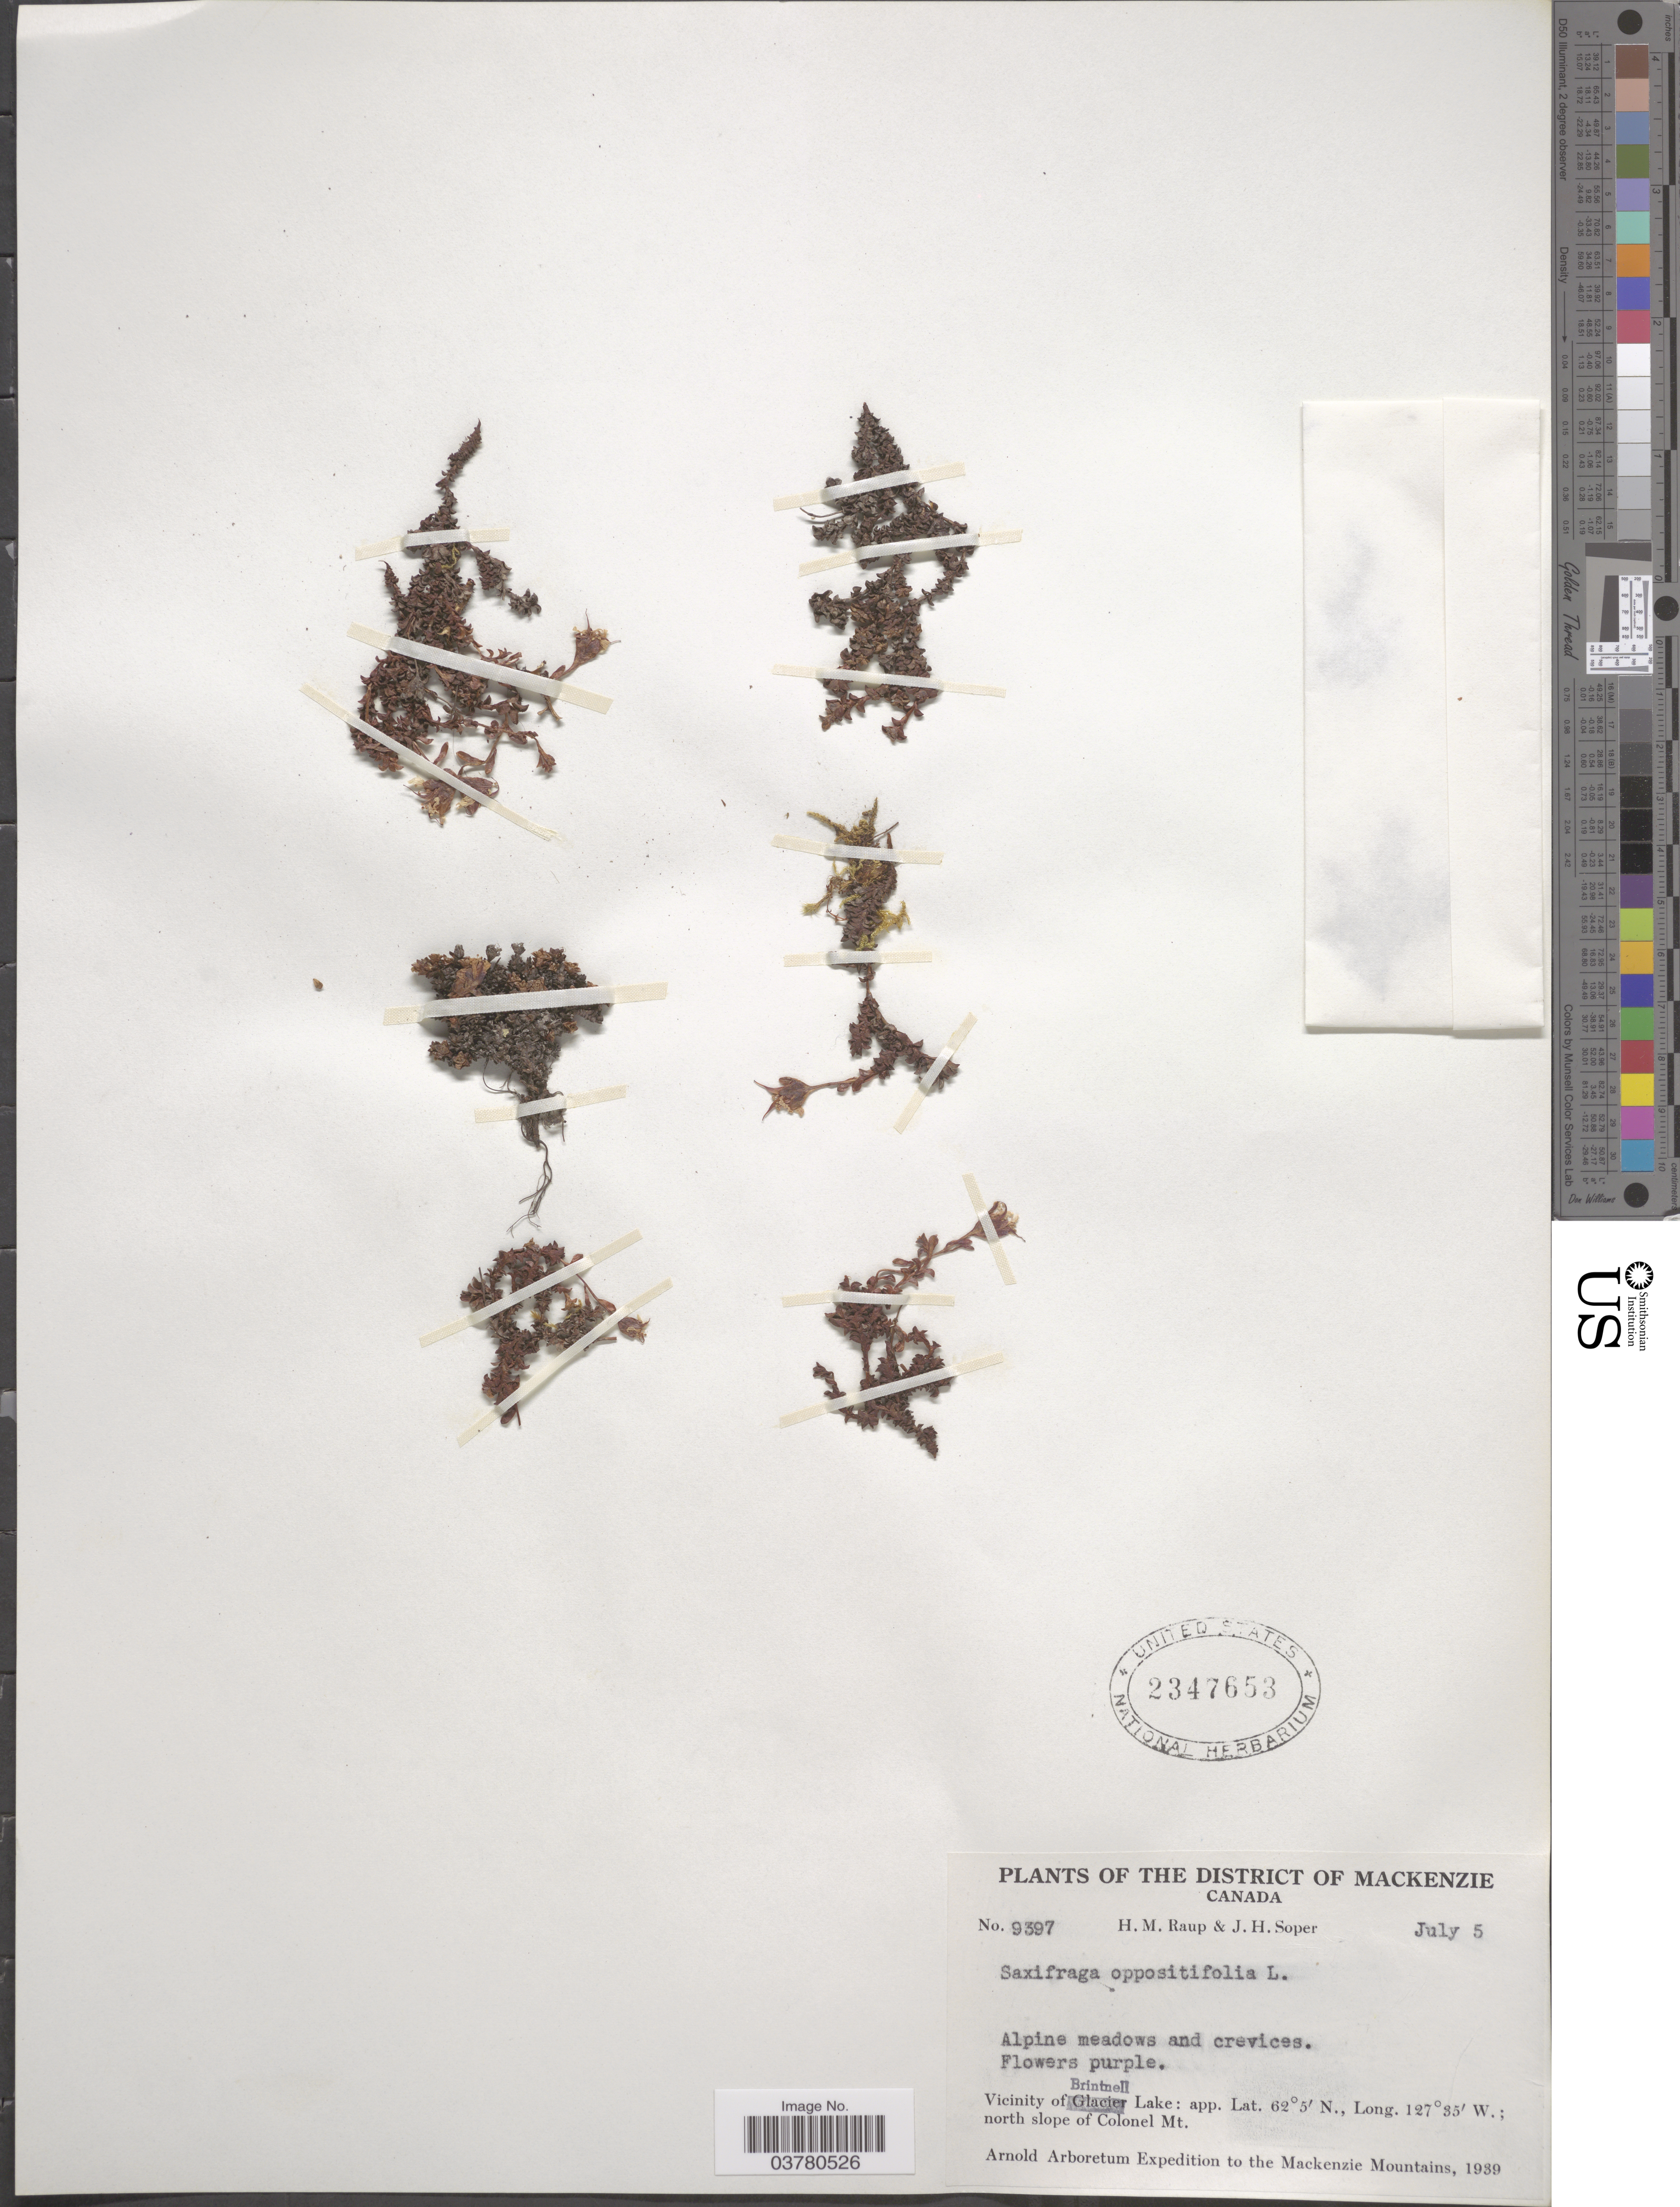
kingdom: Plantae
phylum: Tracheophyta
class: Magnoliopsida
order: Saxifragales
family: Saxifragaceae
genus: Saxifraga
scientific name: Saxifraga oppositifolia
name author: L.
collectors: H. Raup & J. H. Soper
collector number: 9397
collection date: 1939-07-05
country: Canada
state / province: Alberta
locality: The District of Mackenzie. Vicinity of Brintnell Lake; north slope of Colonel Mt. Arnold Arboretum Expedition to the Mackenzie Mountains, 1939.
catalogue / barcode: US 2347653